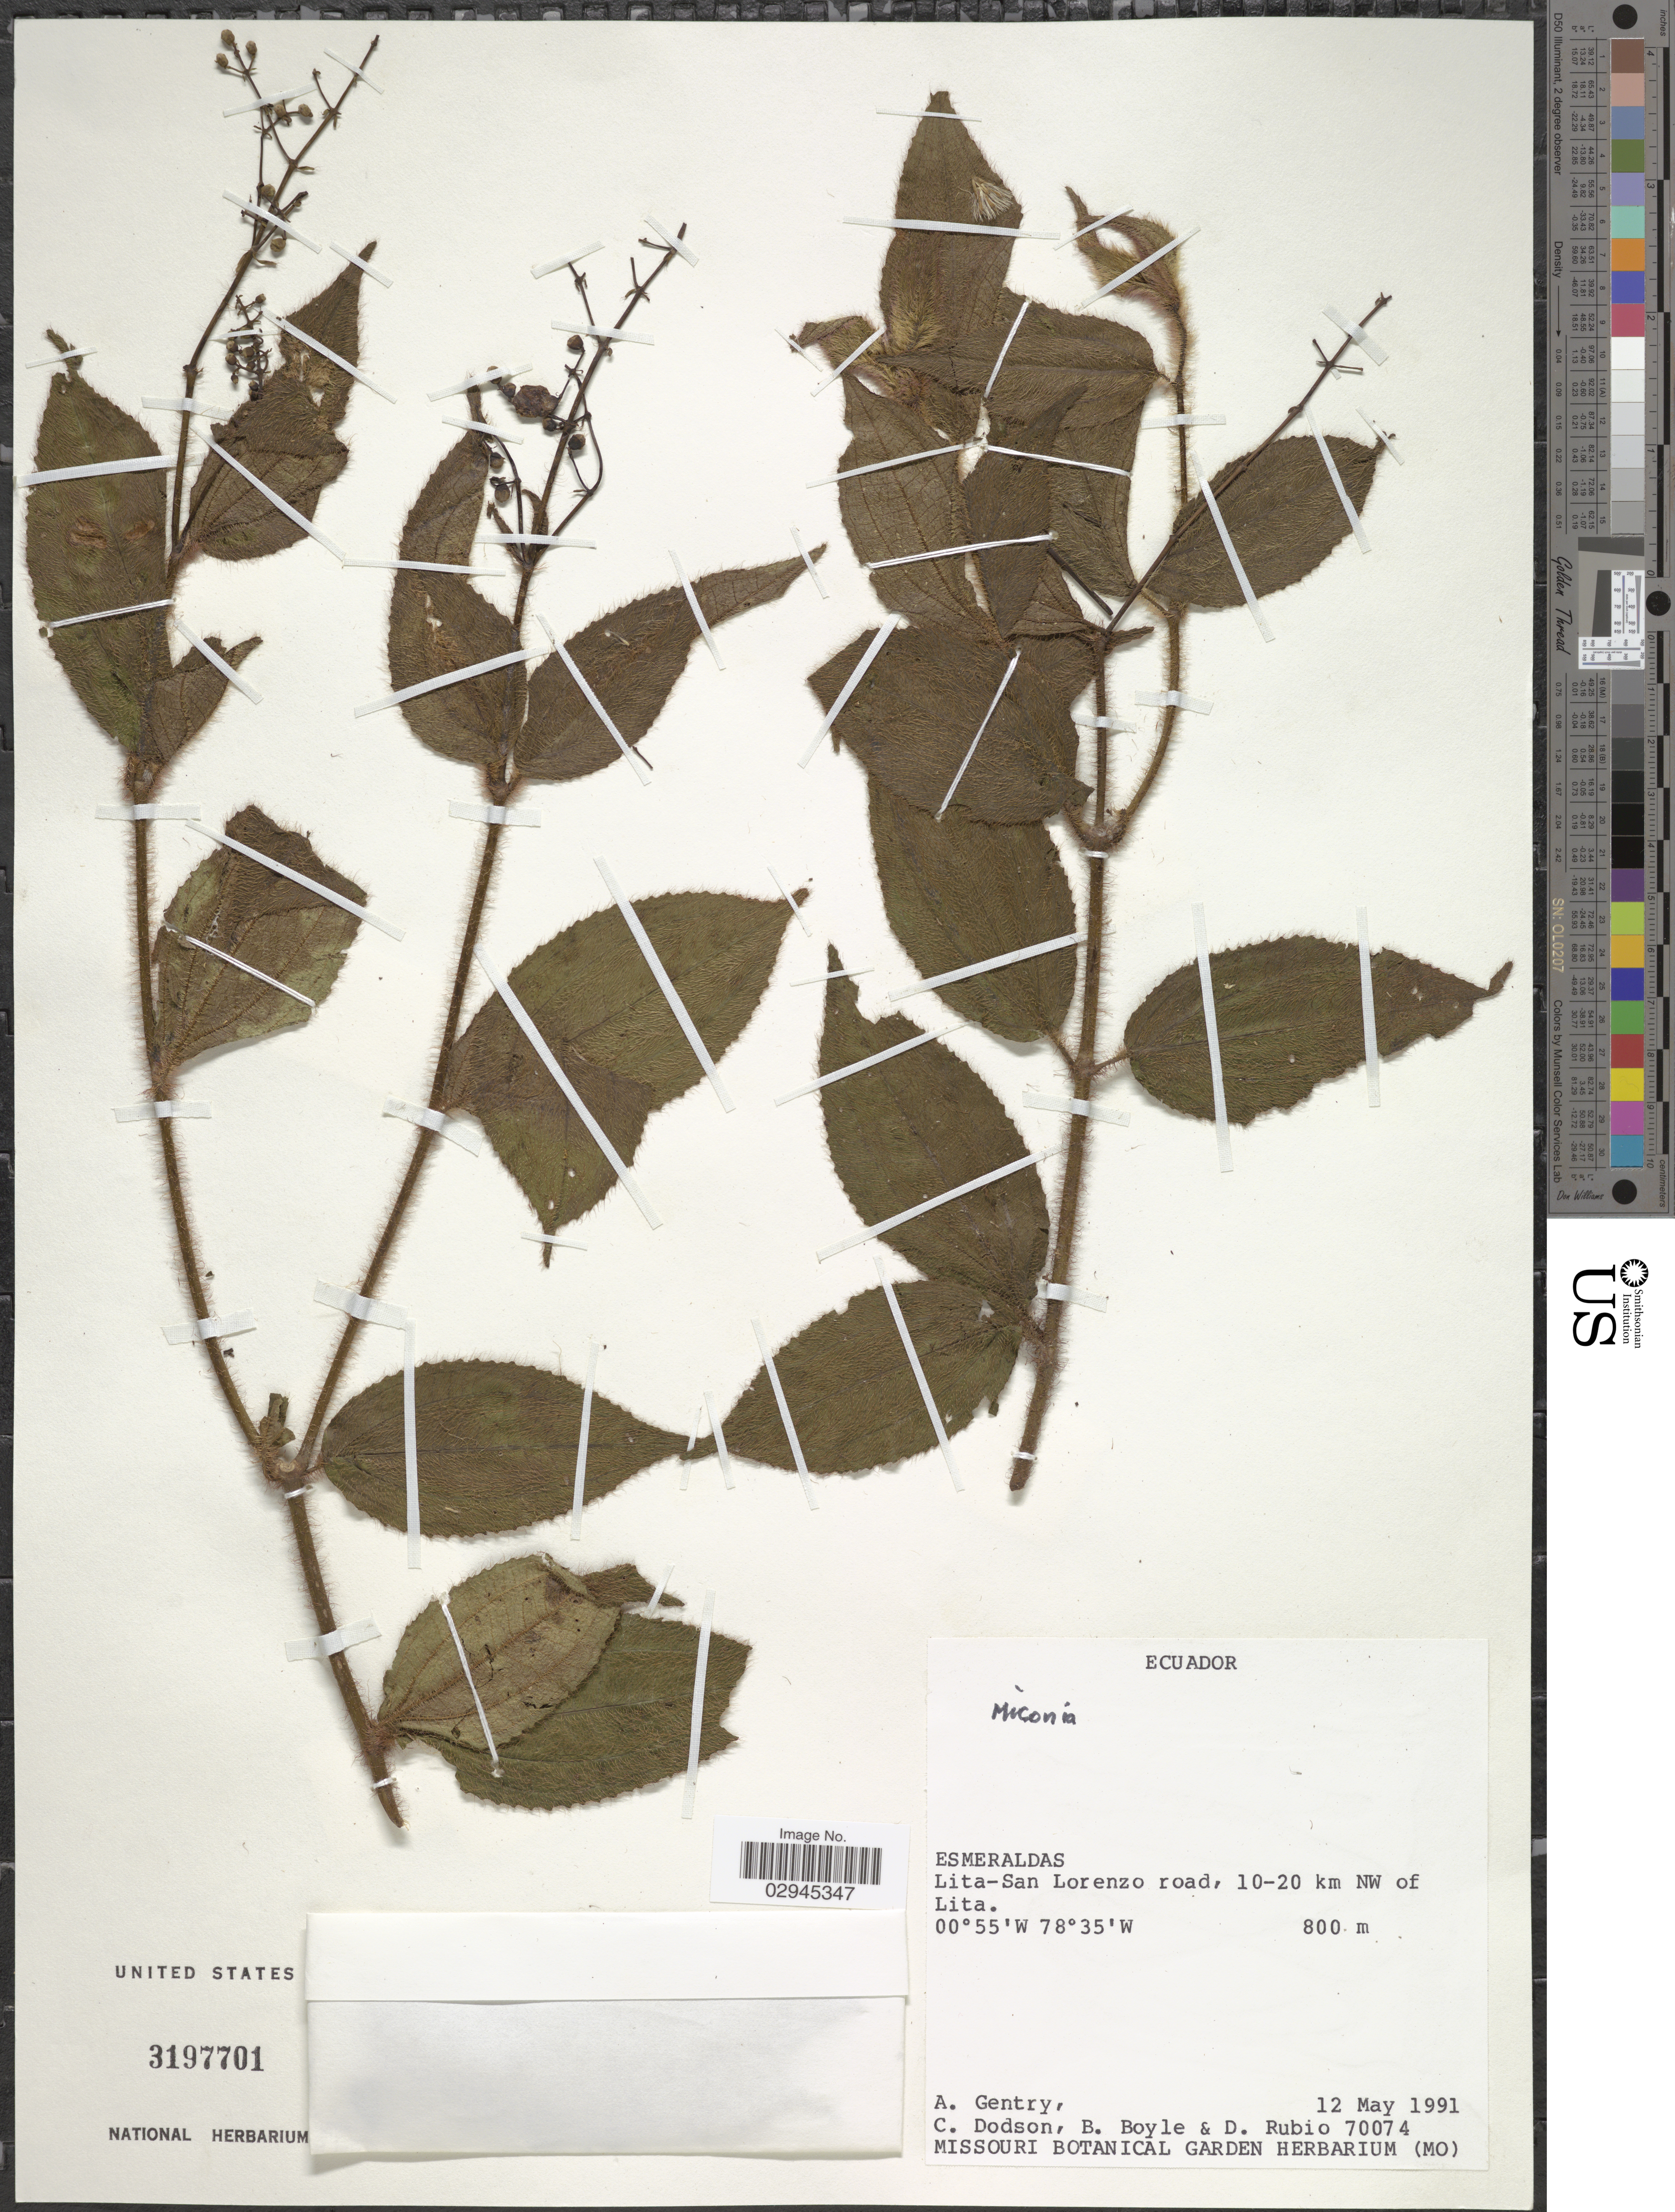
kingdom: Plantae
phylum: Tracheophyta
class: Magnoliopsida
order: Myrtales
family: Melastomataceae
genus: Miconia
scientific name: Miconia sp.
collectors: A. H. Gentry, C. Dodson, B. Boyle & D. Rubio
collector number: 70074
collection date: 1991-05-12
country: Ecuador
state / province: Esmeraldas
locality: Lita-San Lorenzo road, 10-20 km NW of Lita.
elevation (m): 800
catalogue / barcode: US 3197701